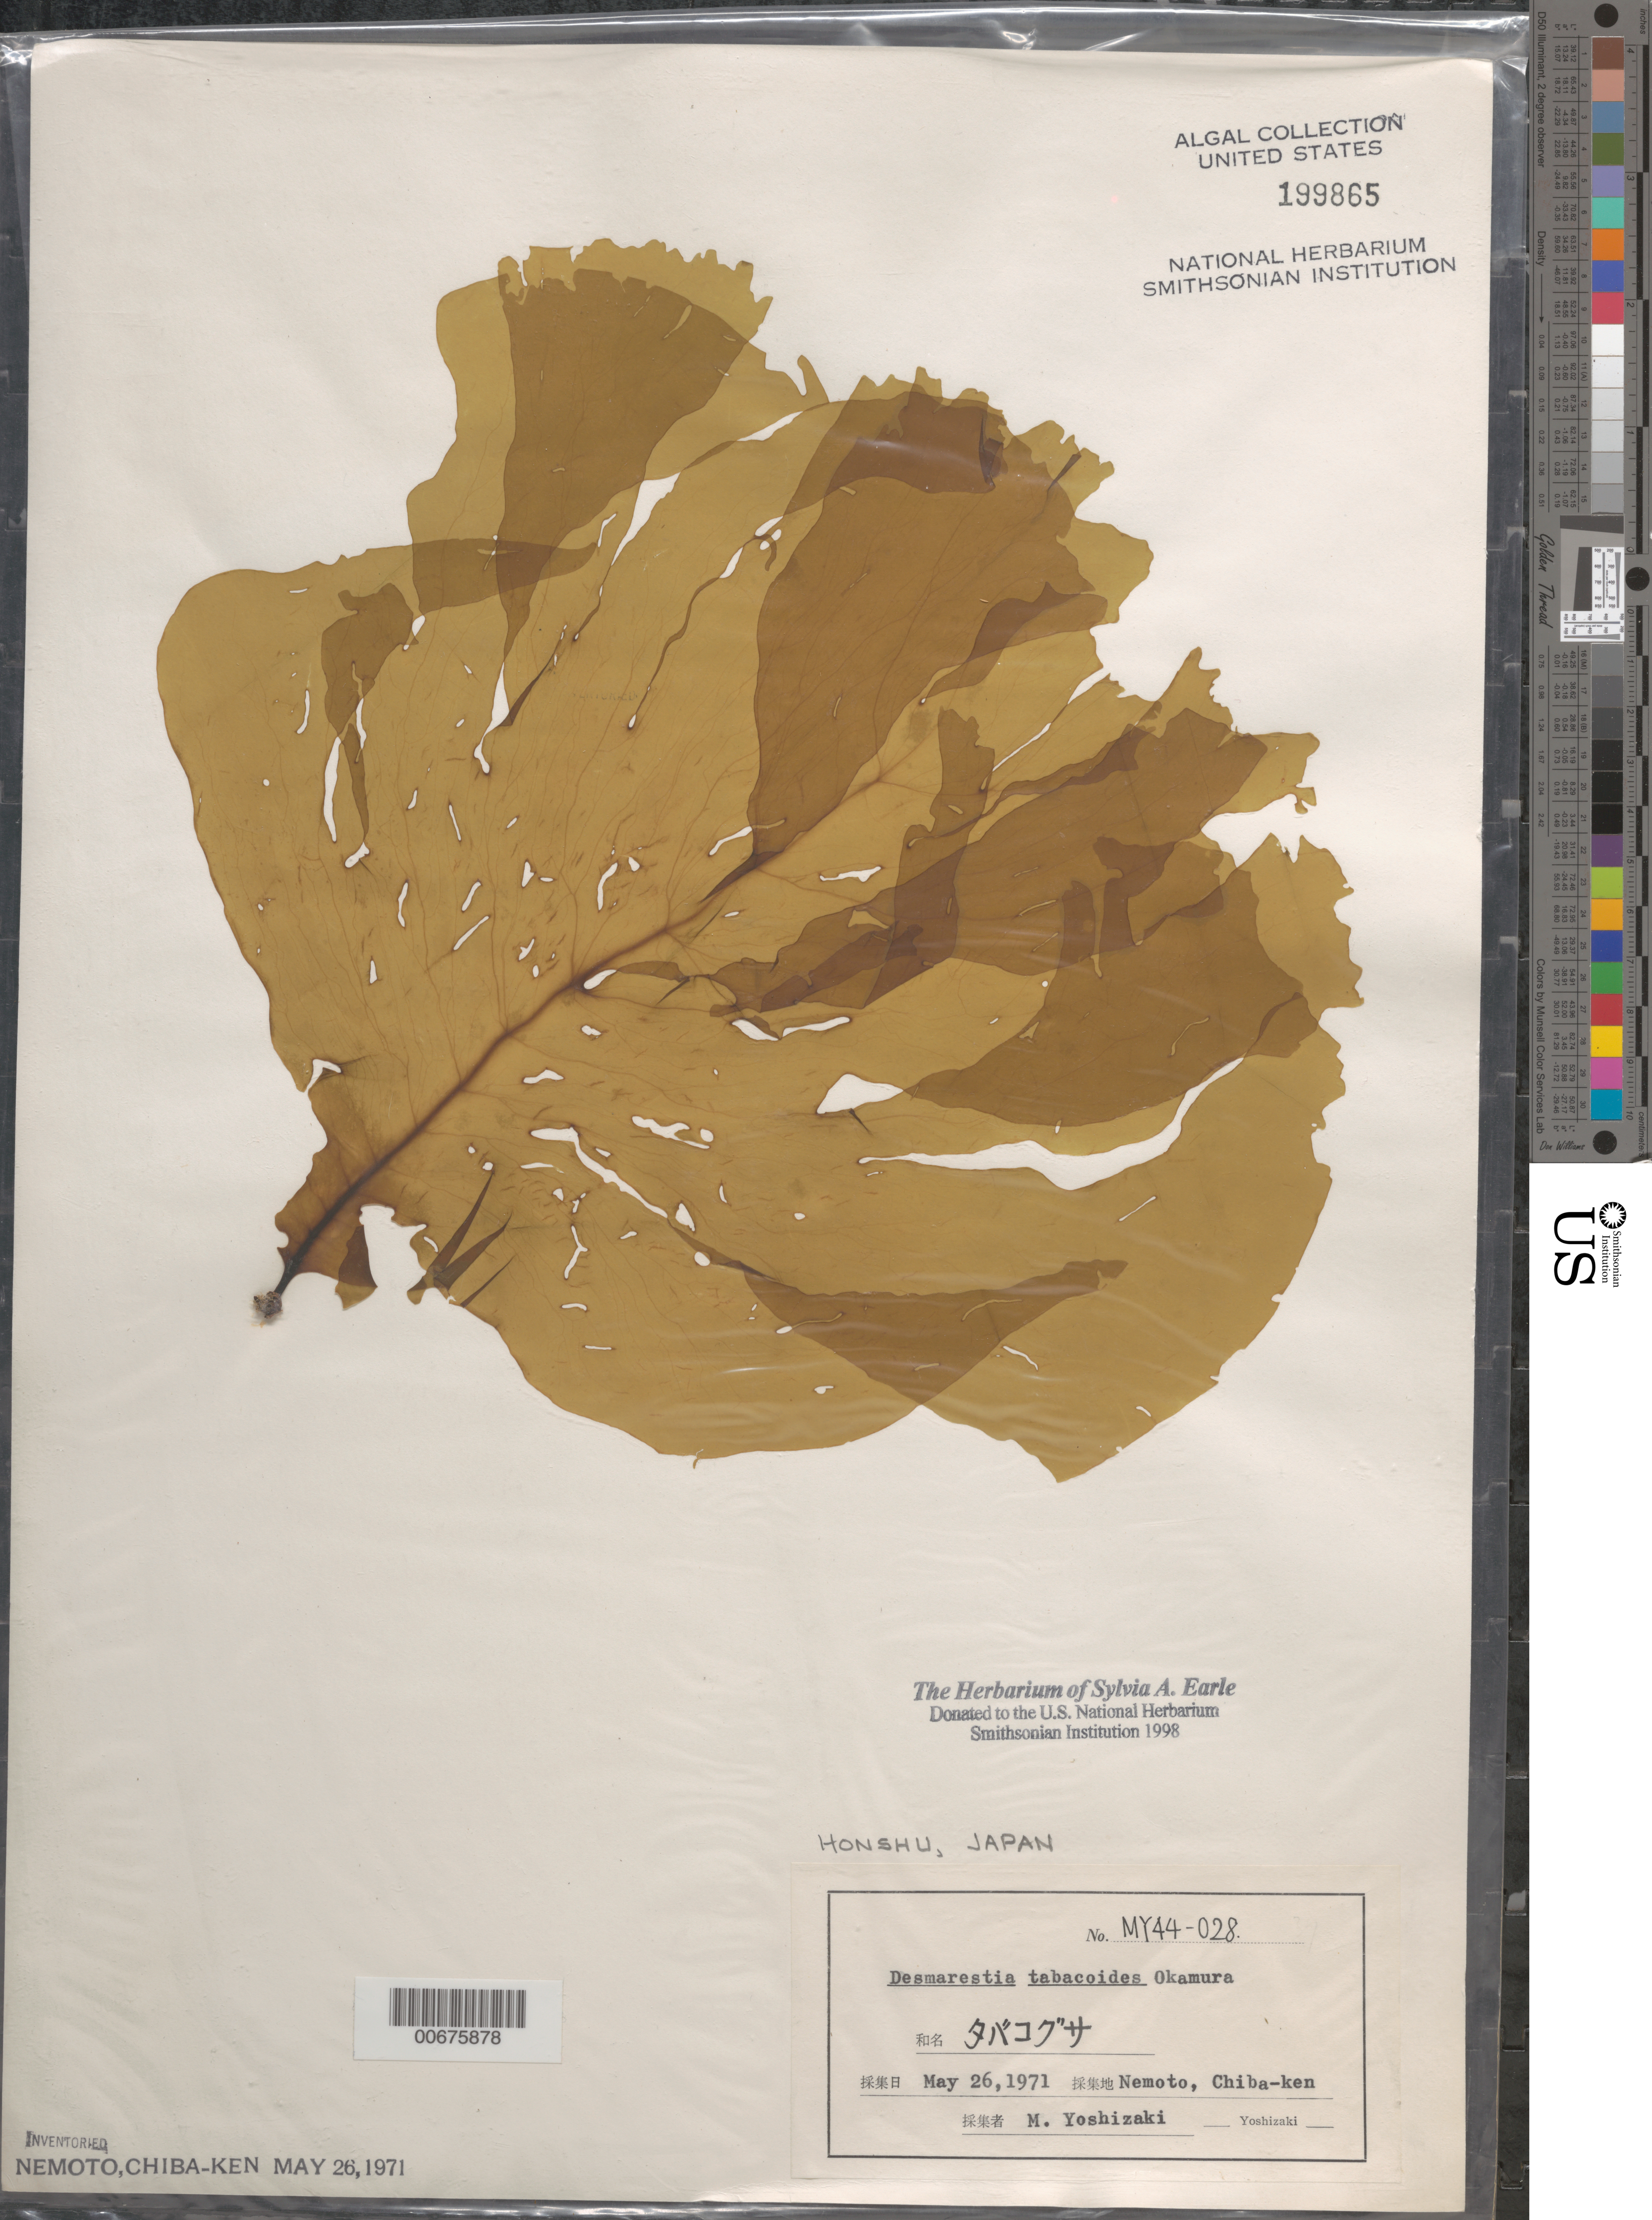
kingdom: Chromista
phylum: Ochrophyta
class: Phaeophyceae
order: Desmarestiales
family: Desmarestiaceae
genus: Desmarestia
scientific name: Desmarestia tabacoides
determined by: Yoshizaki, M.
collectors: M. Yoshizaki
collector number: My 44-028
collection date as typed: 26 May 1971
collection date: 1971-05-26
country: Japan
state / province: Tiba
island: Honshu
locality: Nemoto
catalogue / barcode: US 199865